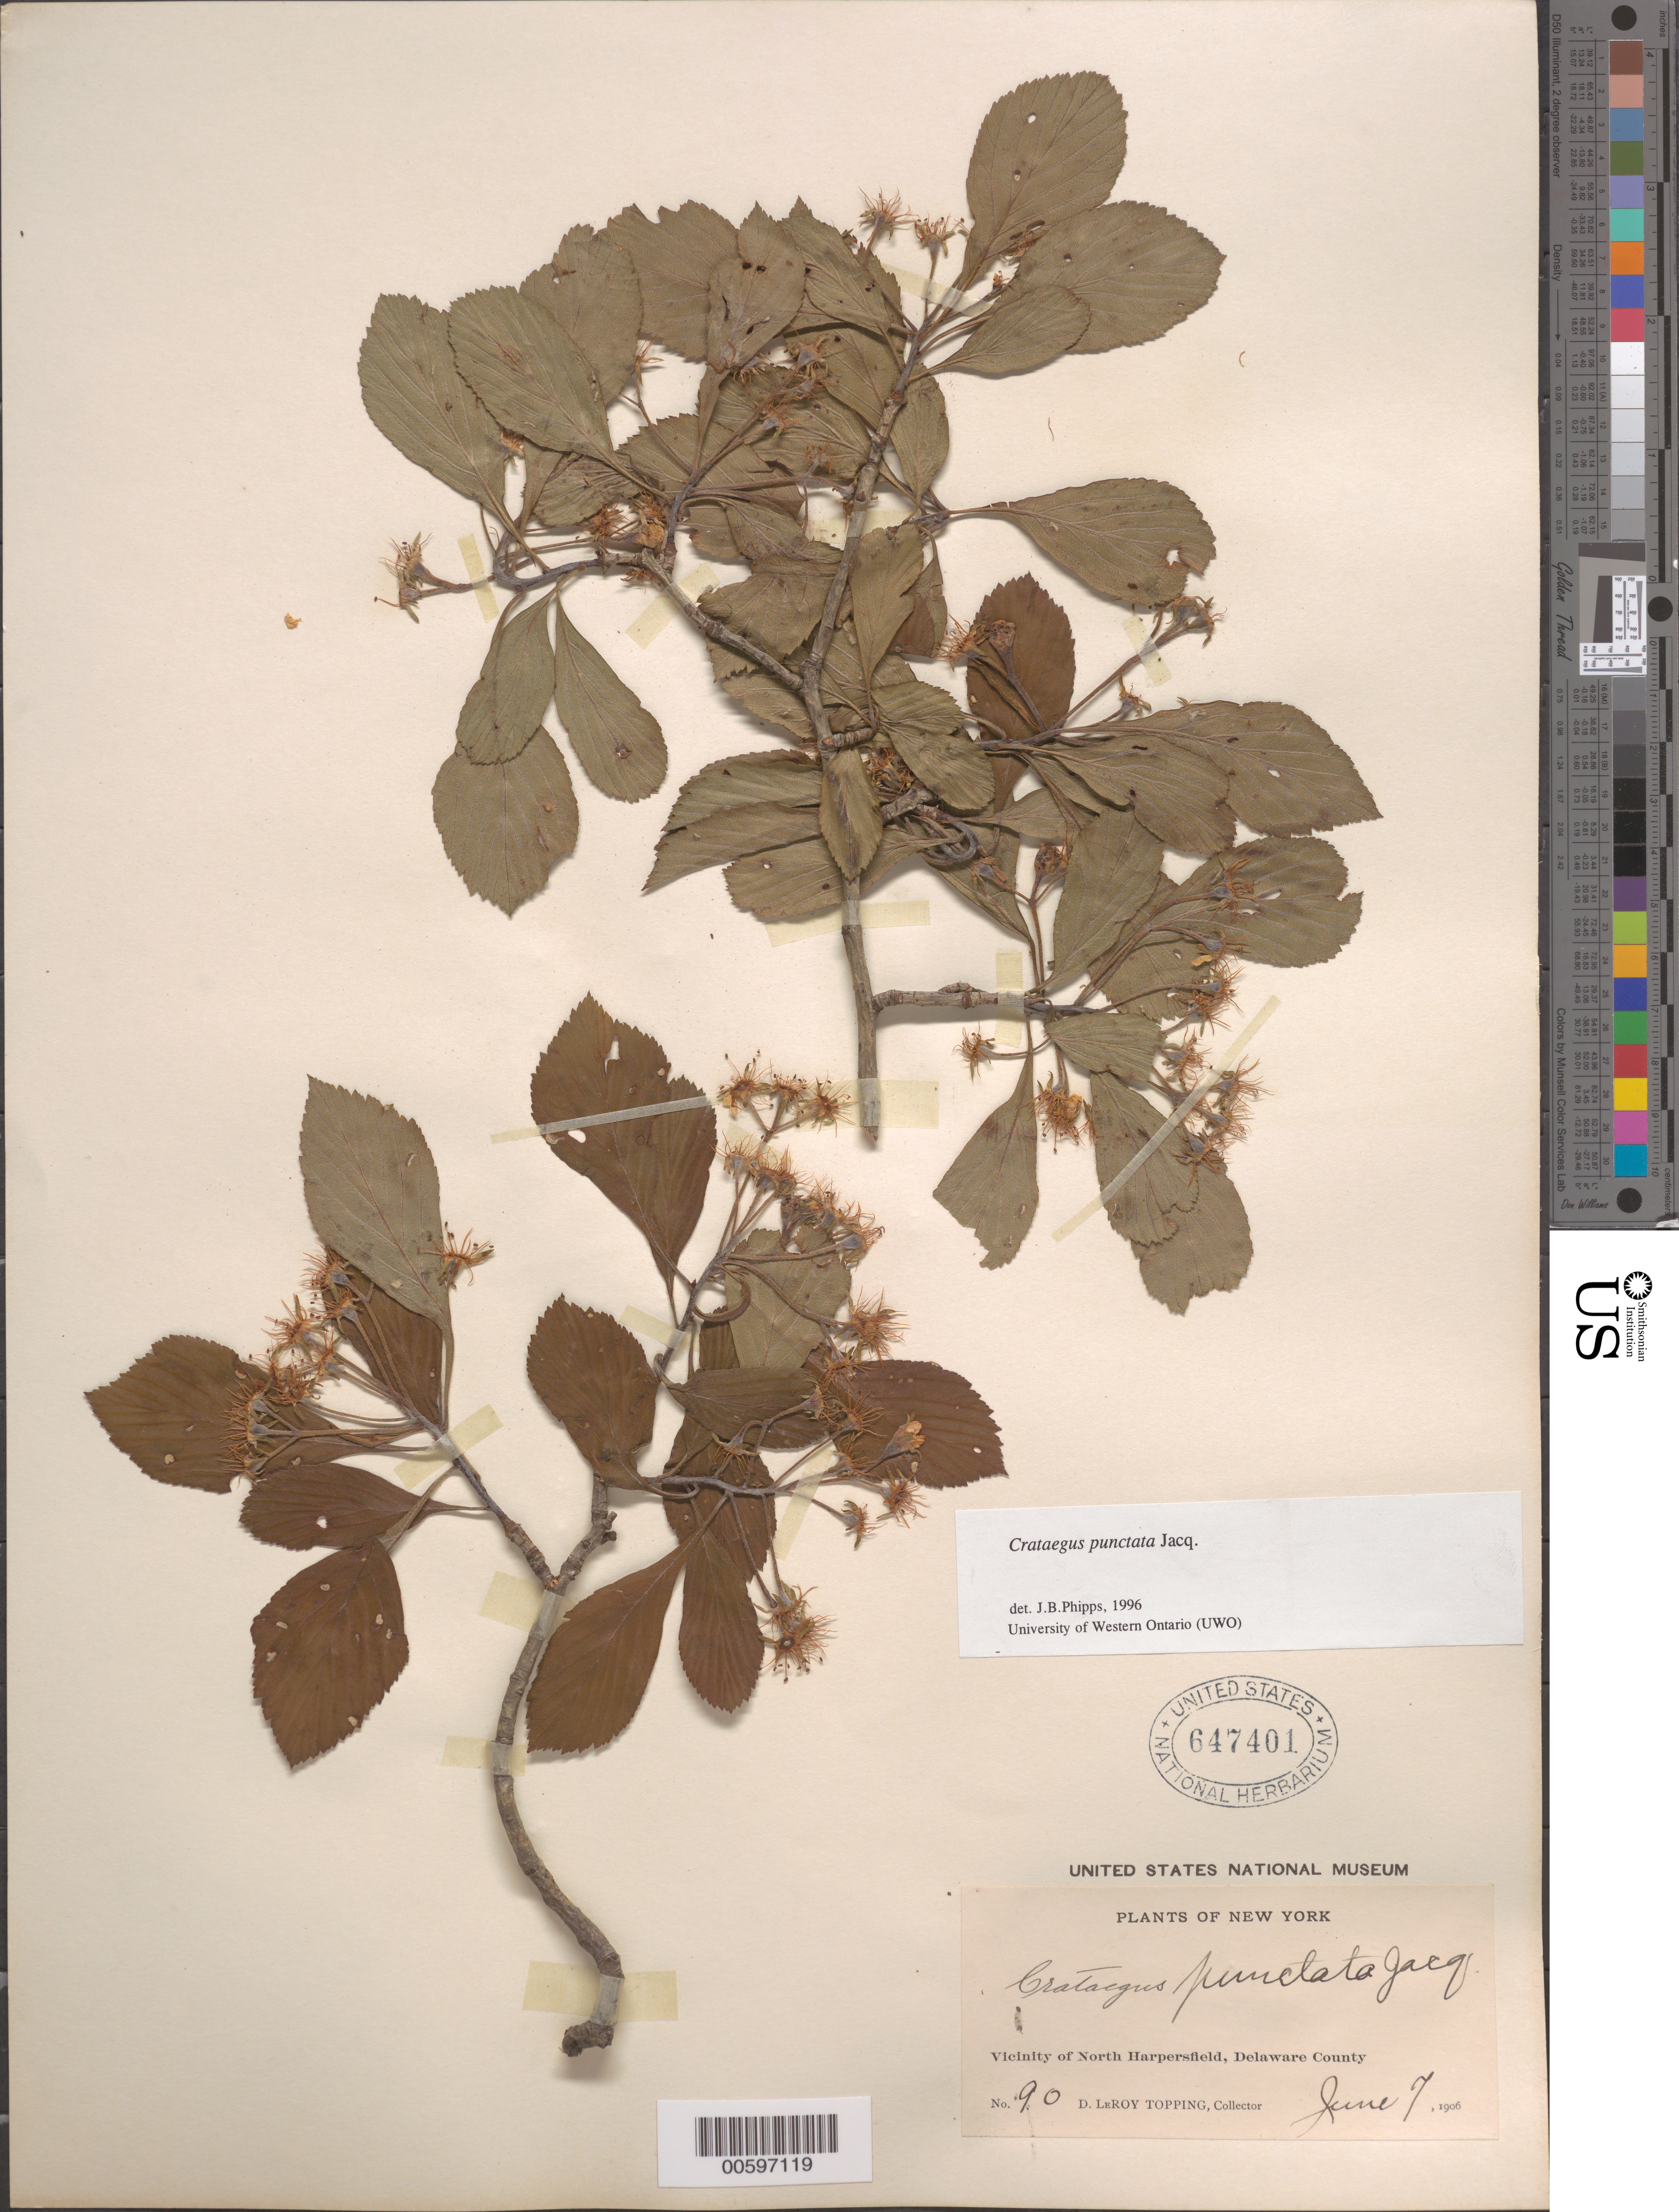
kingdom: Plantae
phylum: Tracheophyta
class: Magnoliopsida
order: Rosales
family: Rosaceae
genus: Crataegus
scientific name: Crataegus punctata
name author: Jacq.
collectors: D. L. Topping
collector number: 90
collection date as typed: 07 Jun 1906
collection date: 1906-06-07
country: United States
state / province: New York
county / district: Delaware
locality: Vicinity of North Harpersfield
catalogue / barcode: US 647401